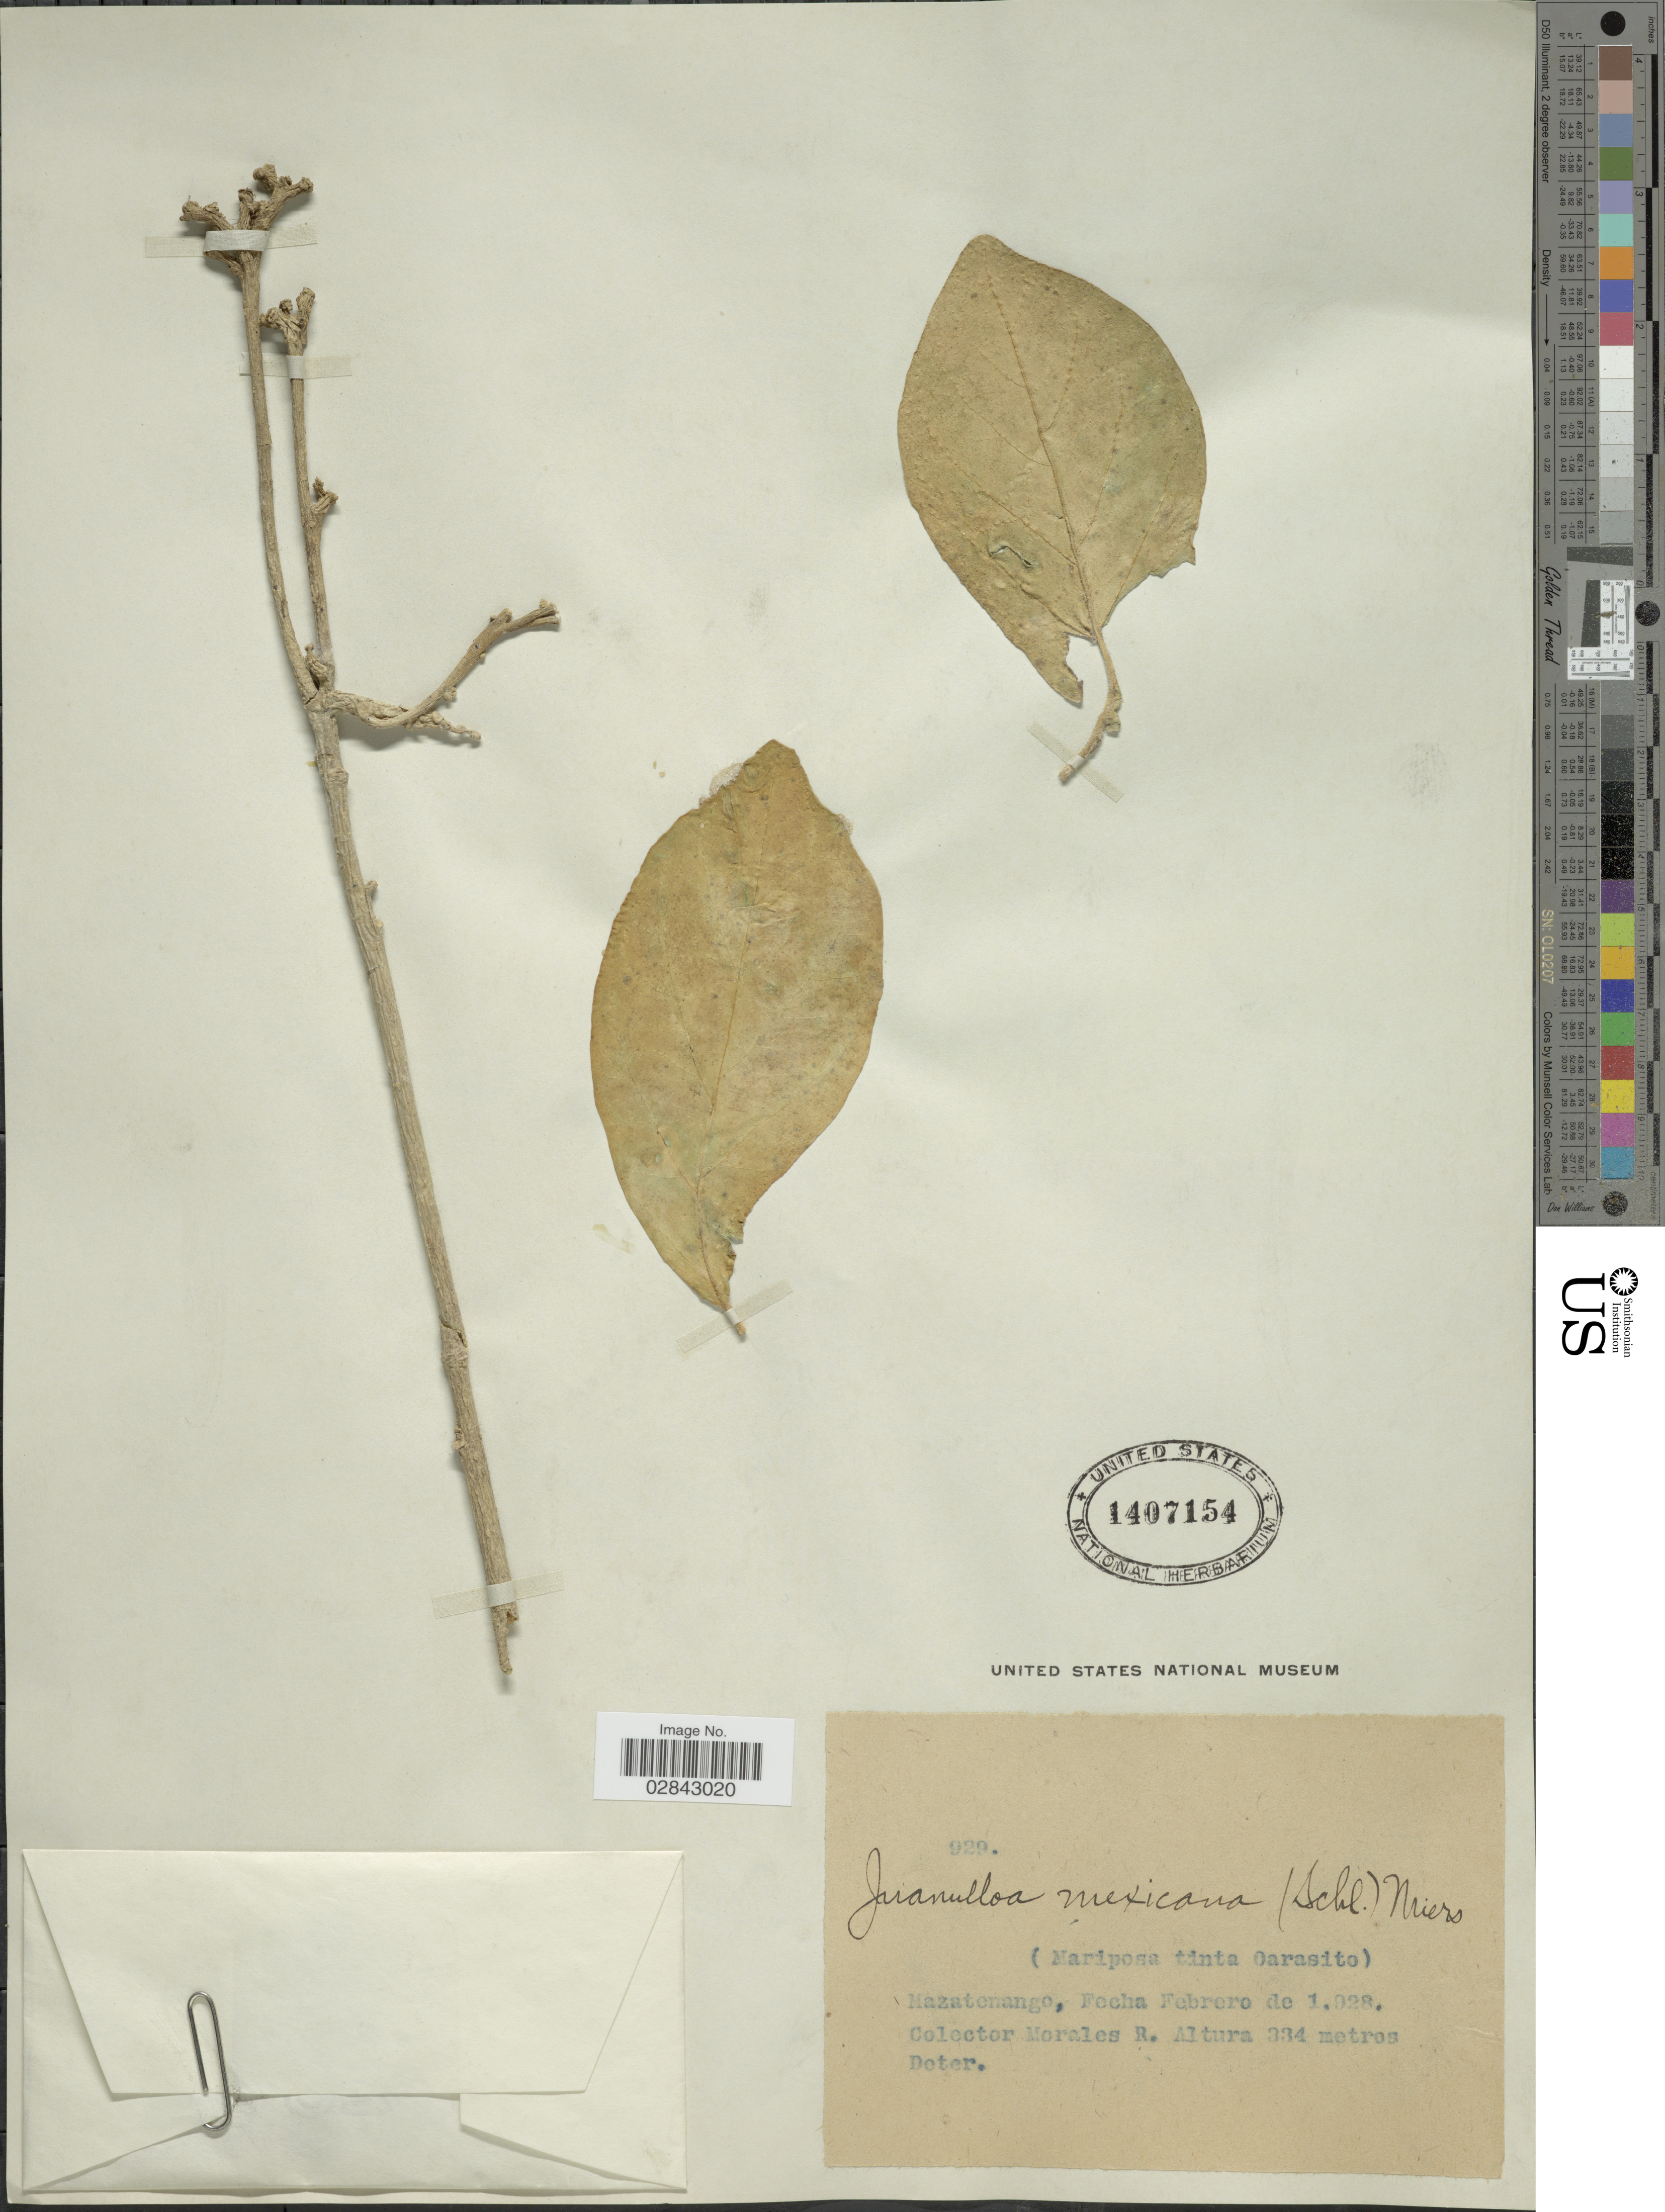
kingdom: Plantae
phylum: Tracheophyta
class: Magnoliopsida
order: Solanales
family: Solanaceae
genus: Juanulloa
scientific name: Juanulloa mexicana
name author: Miers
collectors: R. Morales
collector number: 929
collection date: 1928-02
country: Guatemala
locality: Mazatenango.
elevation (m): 334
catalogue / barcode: US 1407154